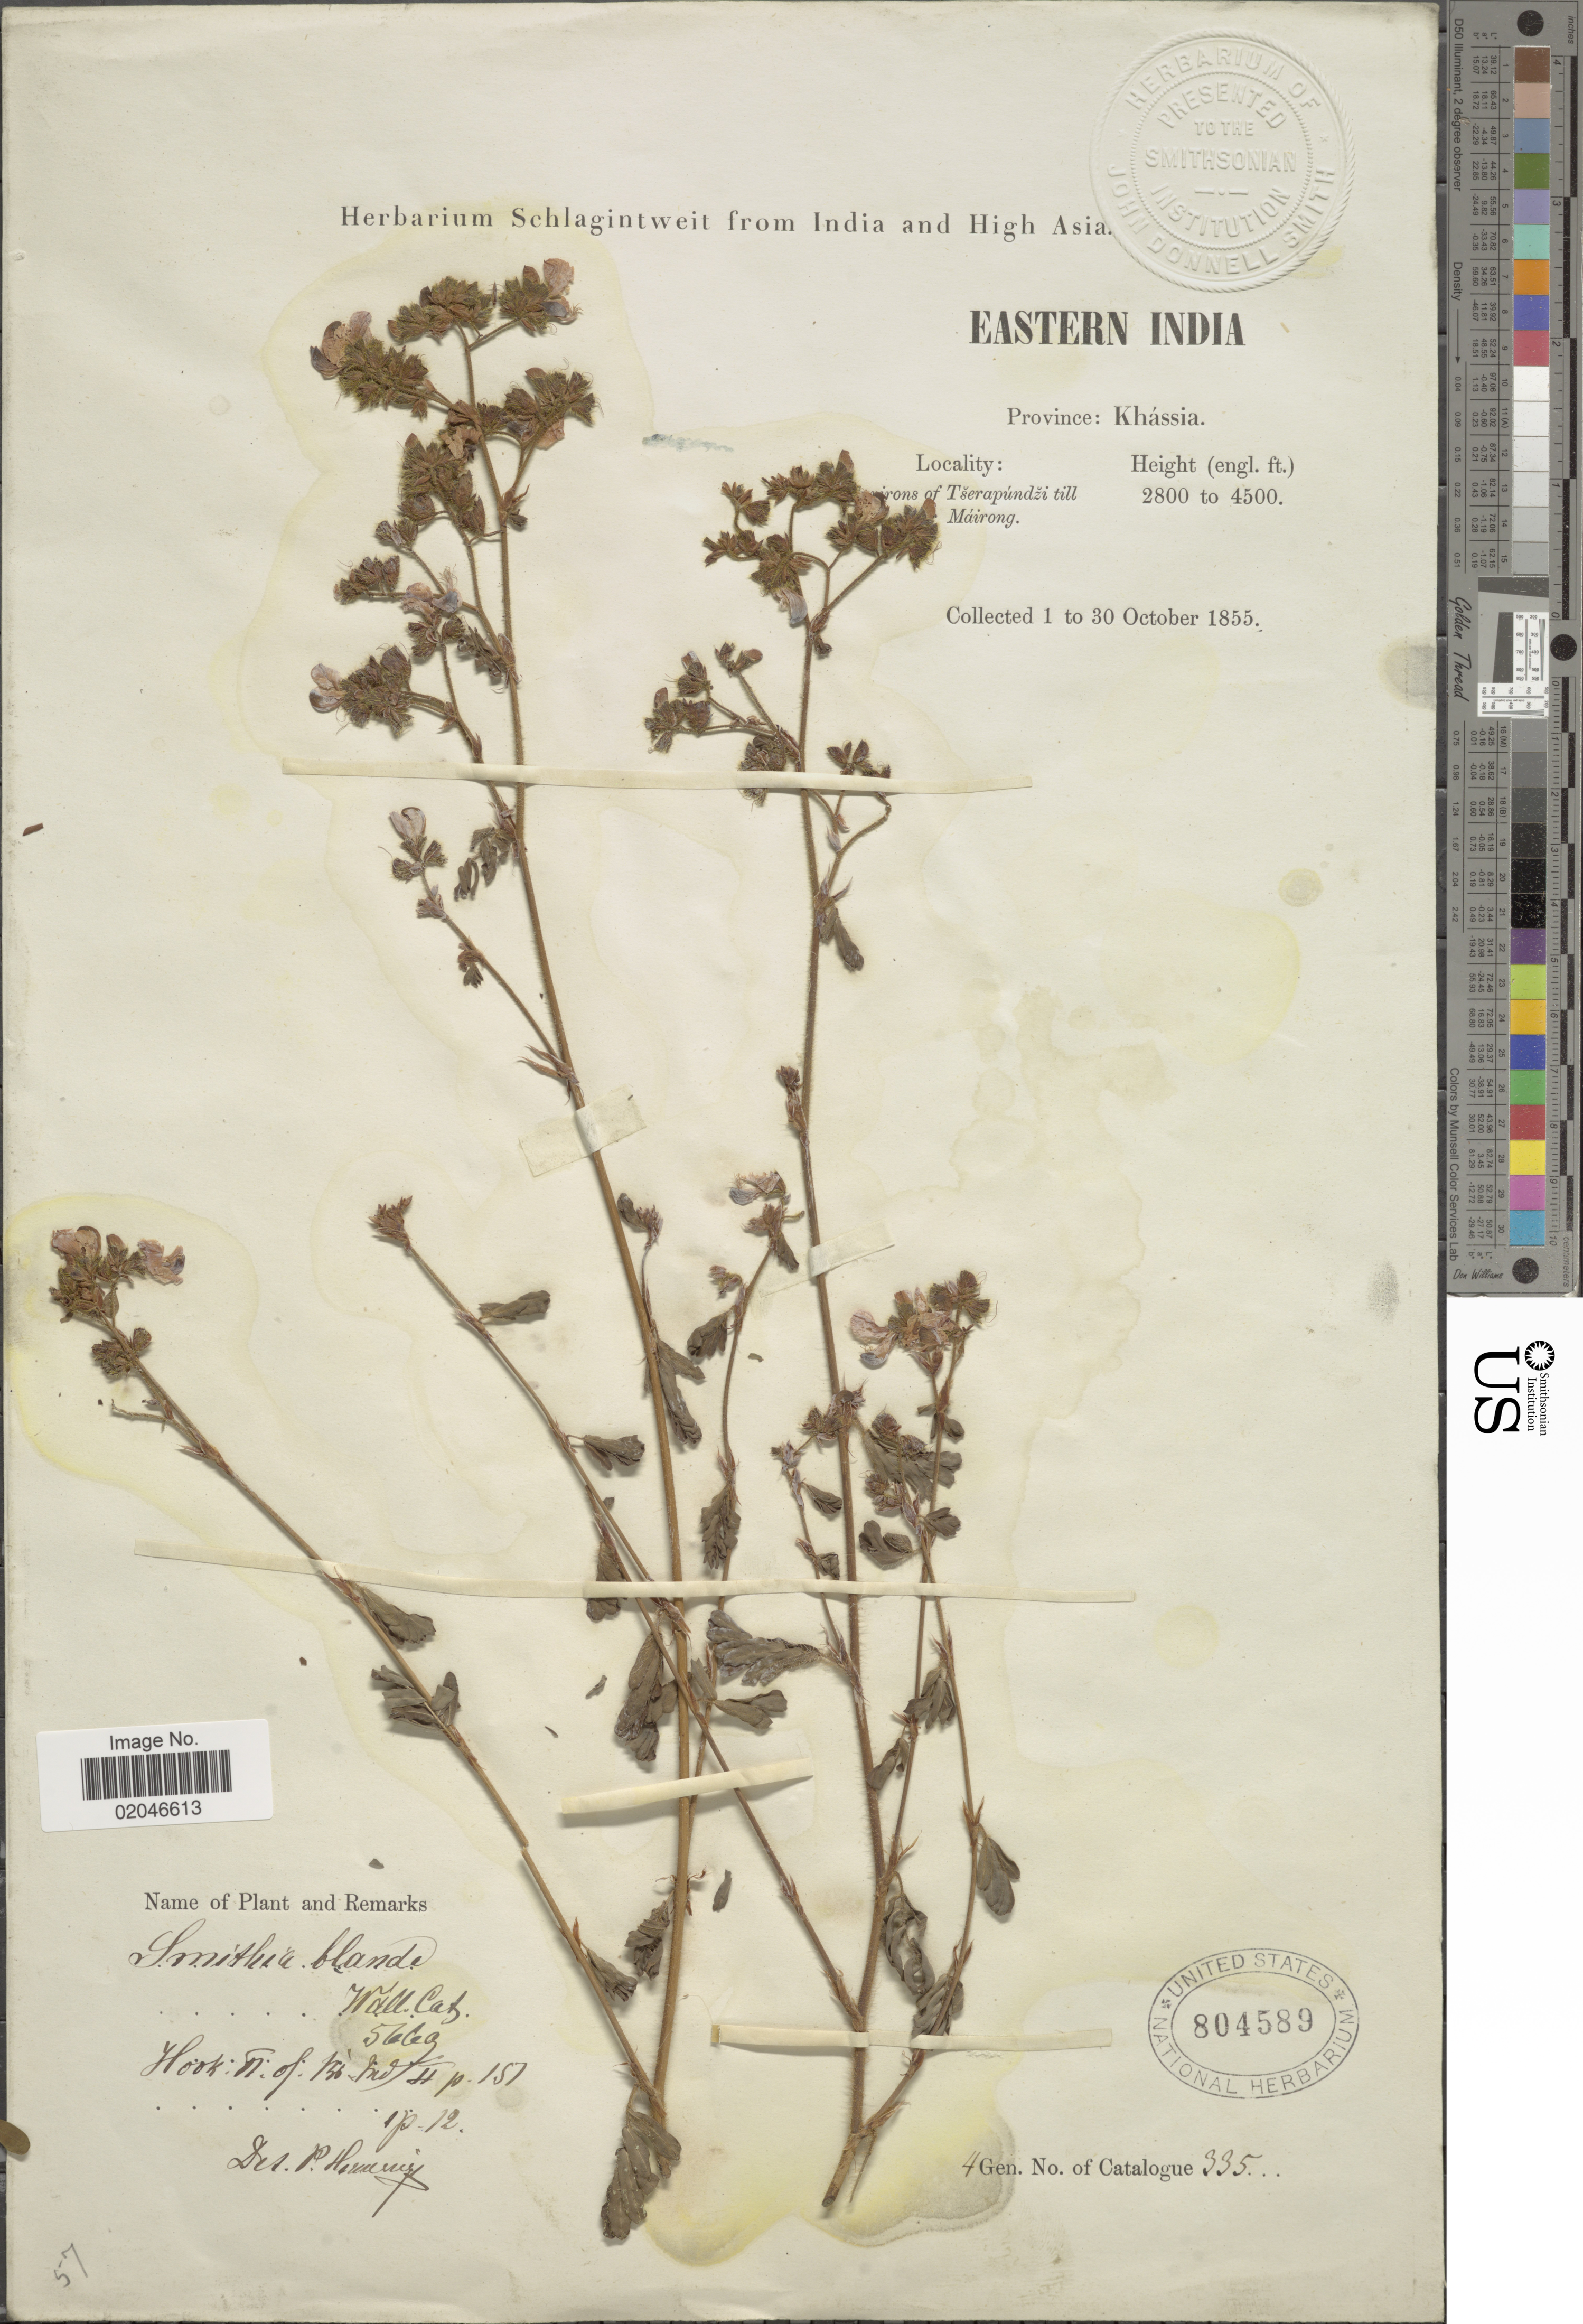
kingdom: Plantae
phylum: Tracheophyta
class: Magnoliopsida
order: Fabales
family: Fabaceae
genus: Smithia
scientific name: Smithia blanda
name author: Wall.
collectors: ex herb. Schlagintweit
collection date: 1855-10-01/1855-10-30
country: India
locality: Eastern India, Province: Khássia, [illegible text]rons the tserapúndzi till M;airong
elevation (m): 853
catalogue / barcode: US 804589